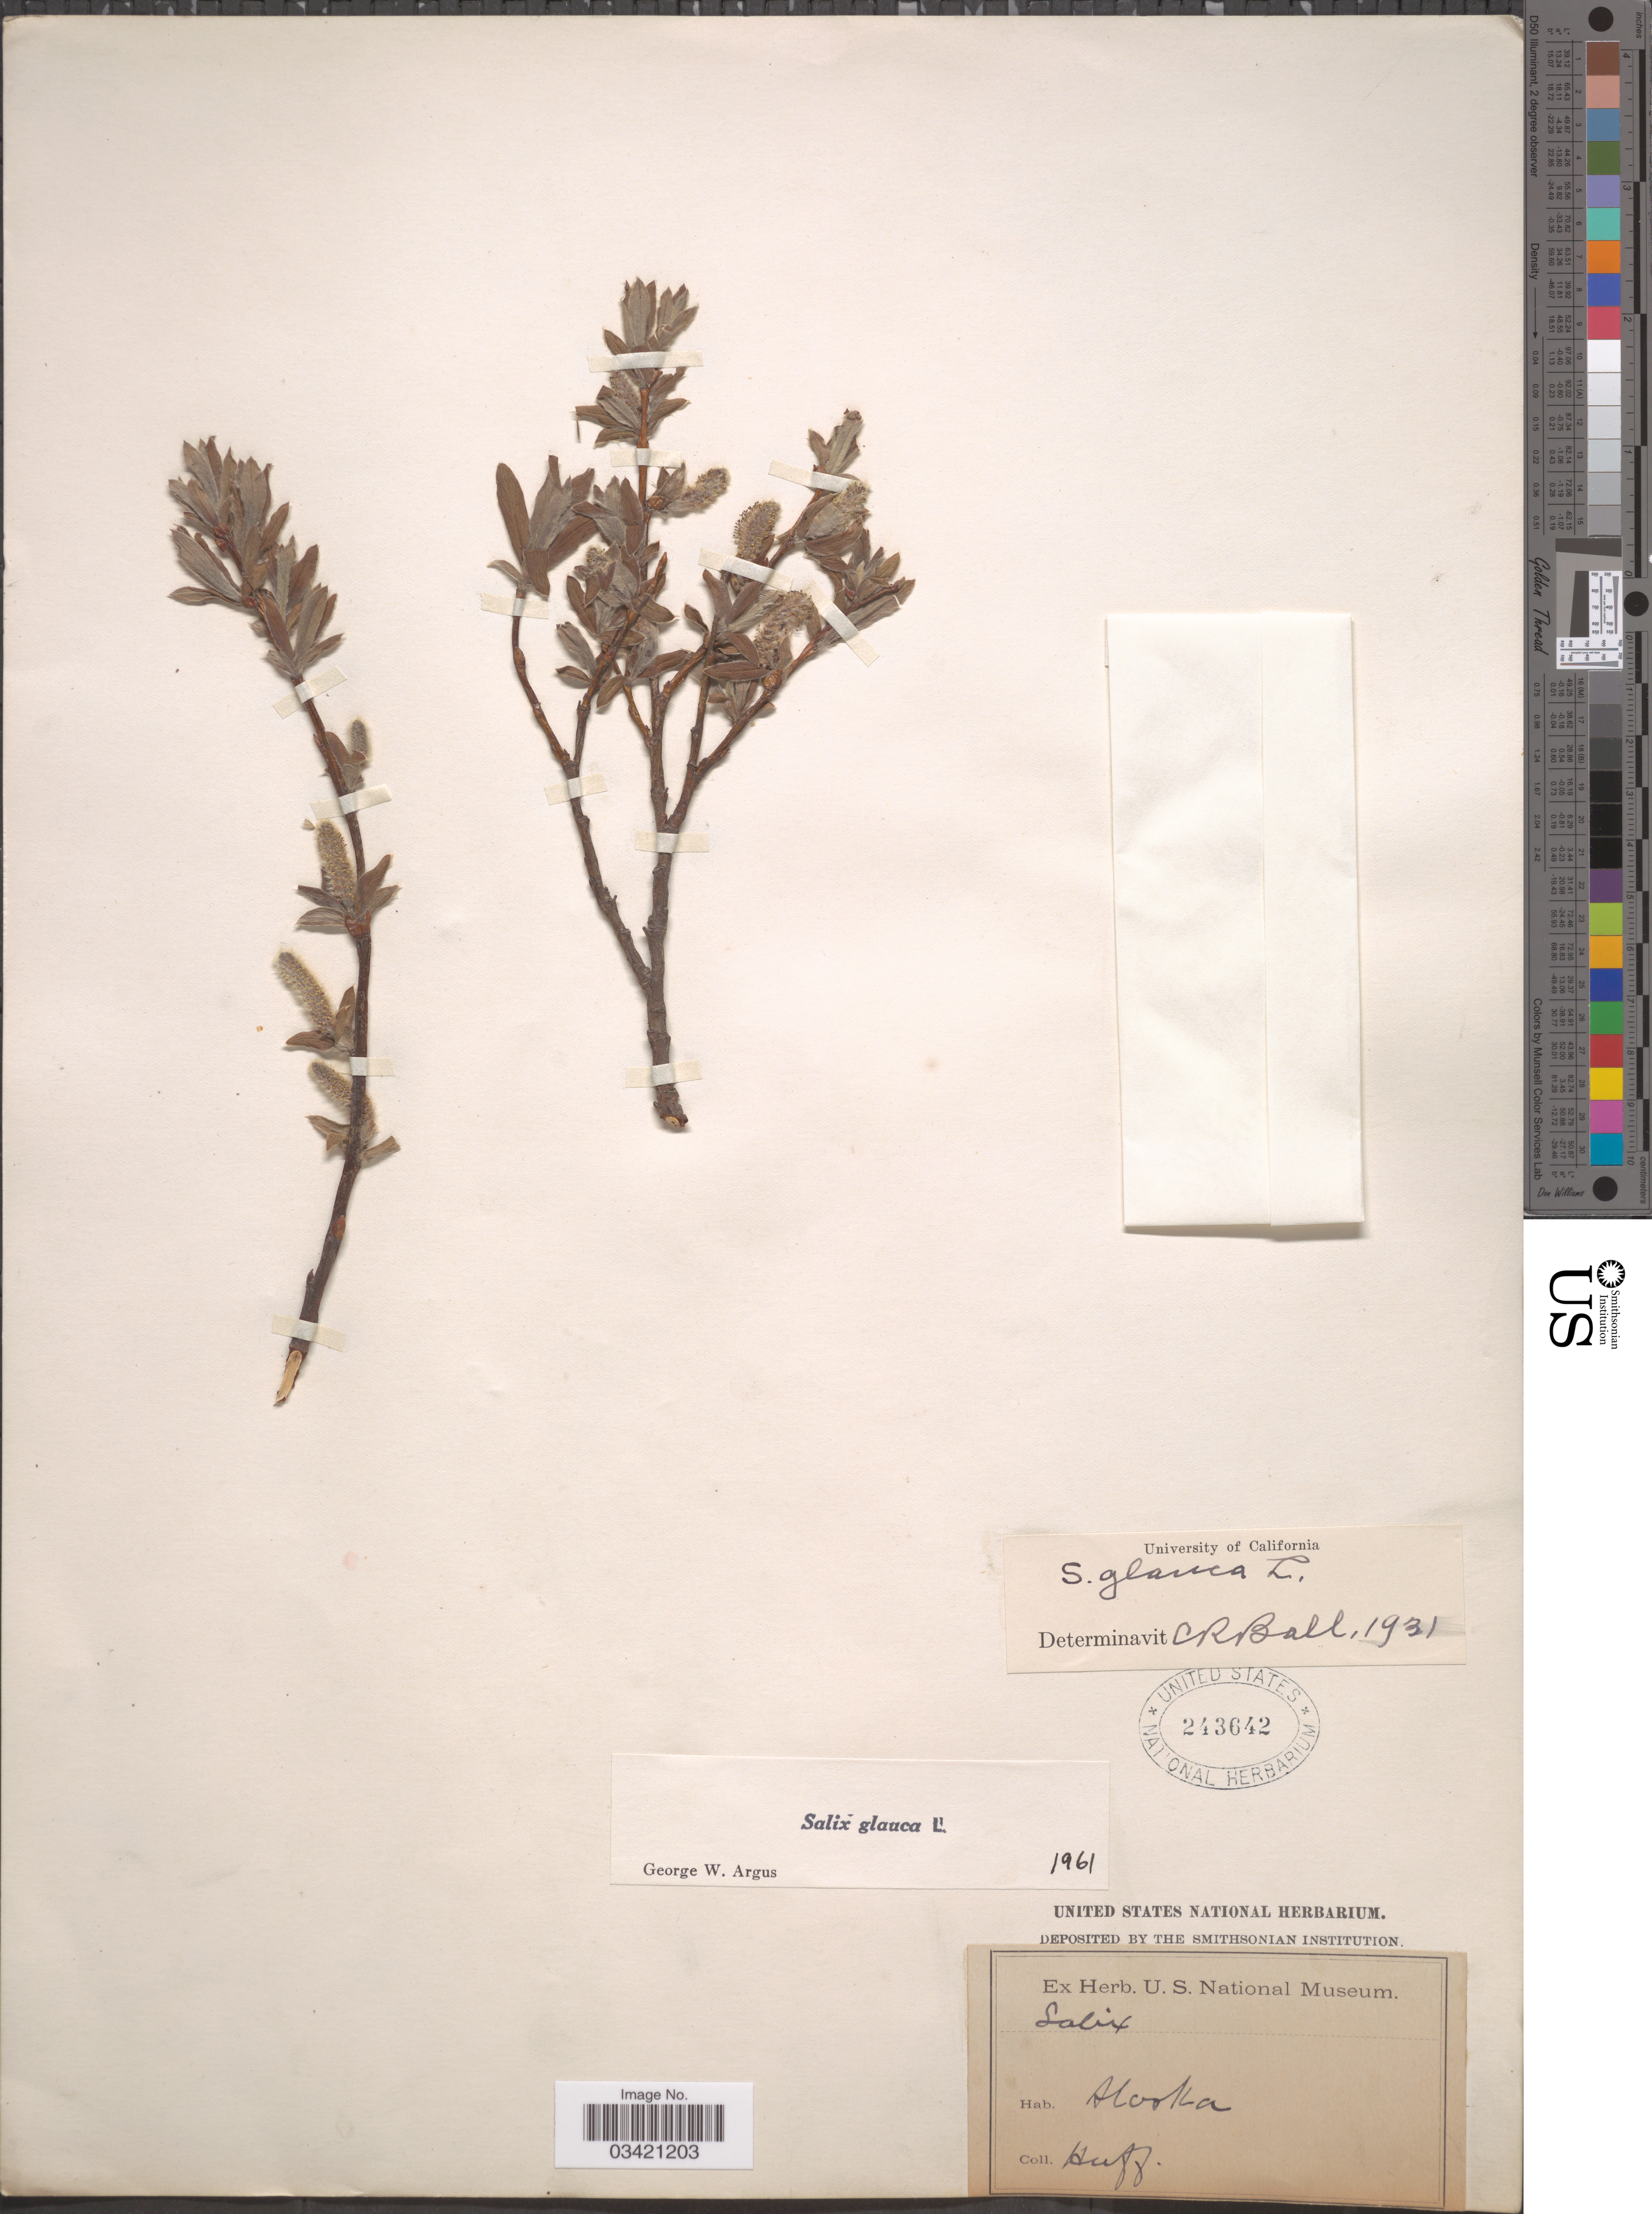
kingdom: Plantae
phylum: Tracheophyta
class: Magnoliopsida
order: Malpighiales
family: Salicaceae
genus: Salix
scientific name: Salix glauca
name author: L.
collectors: -. Huff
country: United States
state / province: Alaska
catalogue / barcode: US 243642